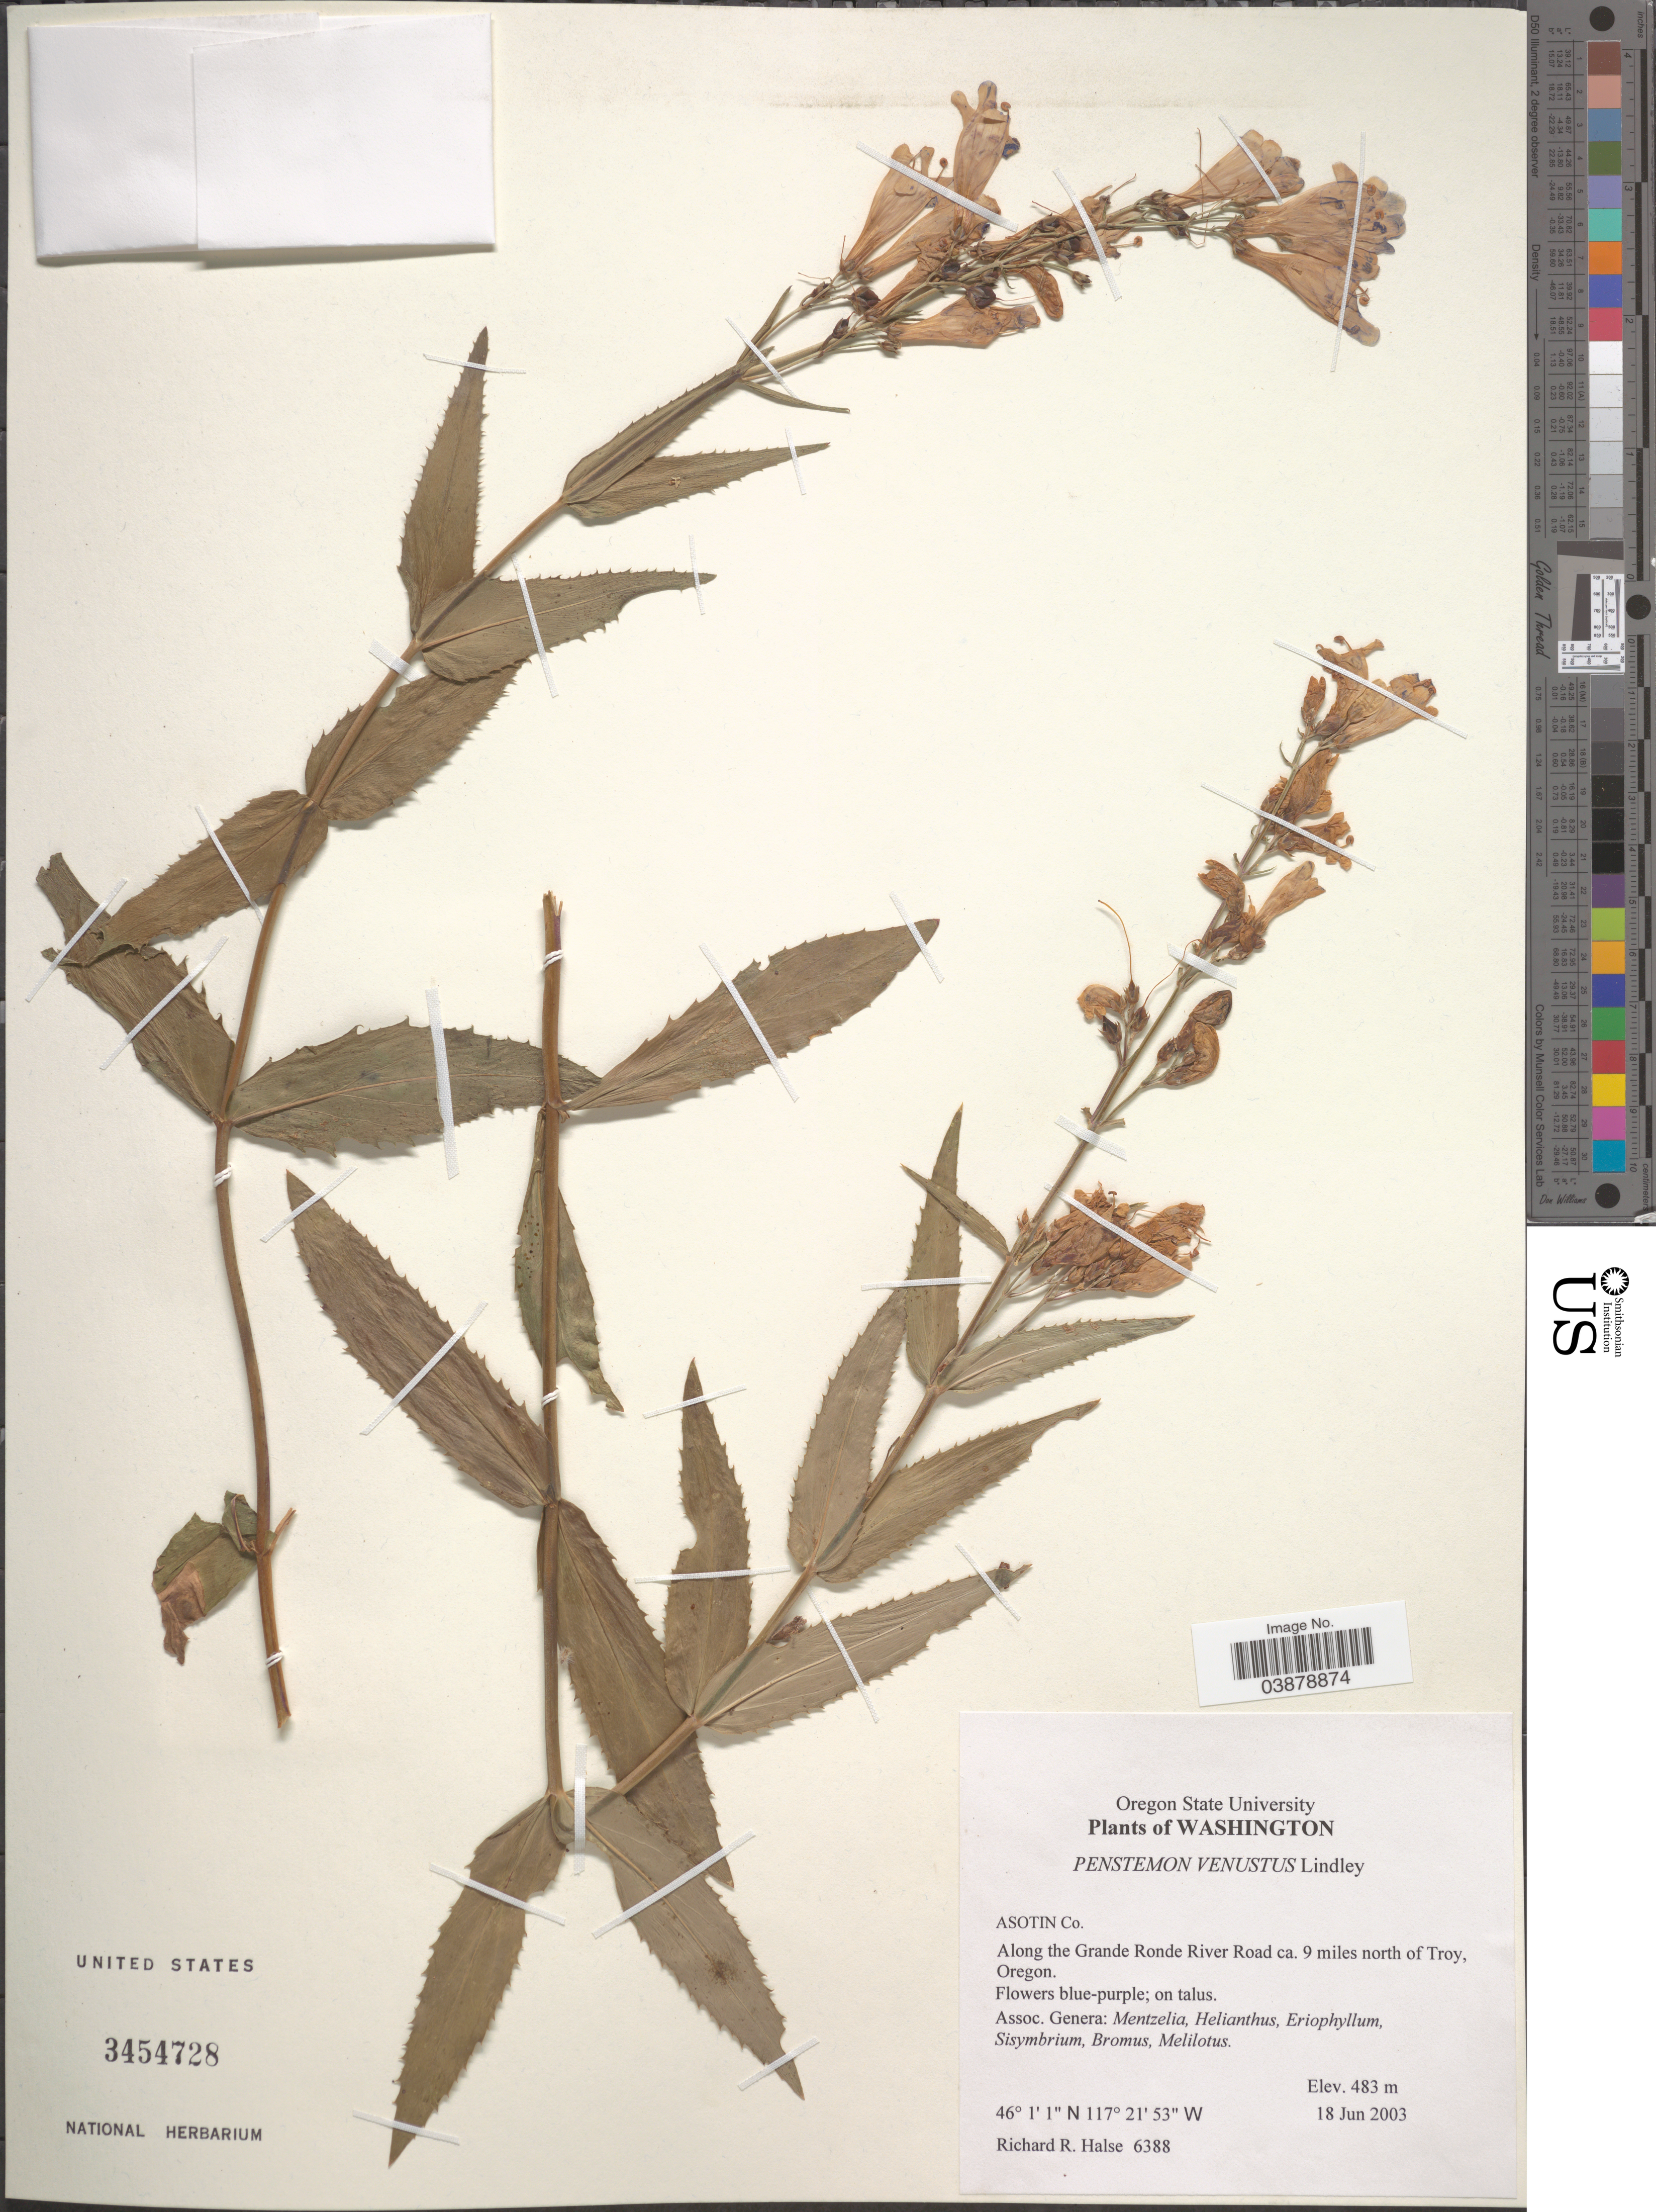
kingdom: Plantae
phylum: Tracheophyta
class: Magnoliopsida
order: Lamiales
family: Plantaginaceae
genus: Penstemon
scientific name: Penstemon venustus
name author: Douglas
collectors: R. Halse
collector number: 6388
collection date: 2003-06-18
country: United States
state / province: Washington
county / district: Asotin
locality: Asotin Co. Along the Grande Ronde River Road ca. 9 miles north of Troy, Oregon.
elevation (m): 483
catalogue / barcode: US 3454728